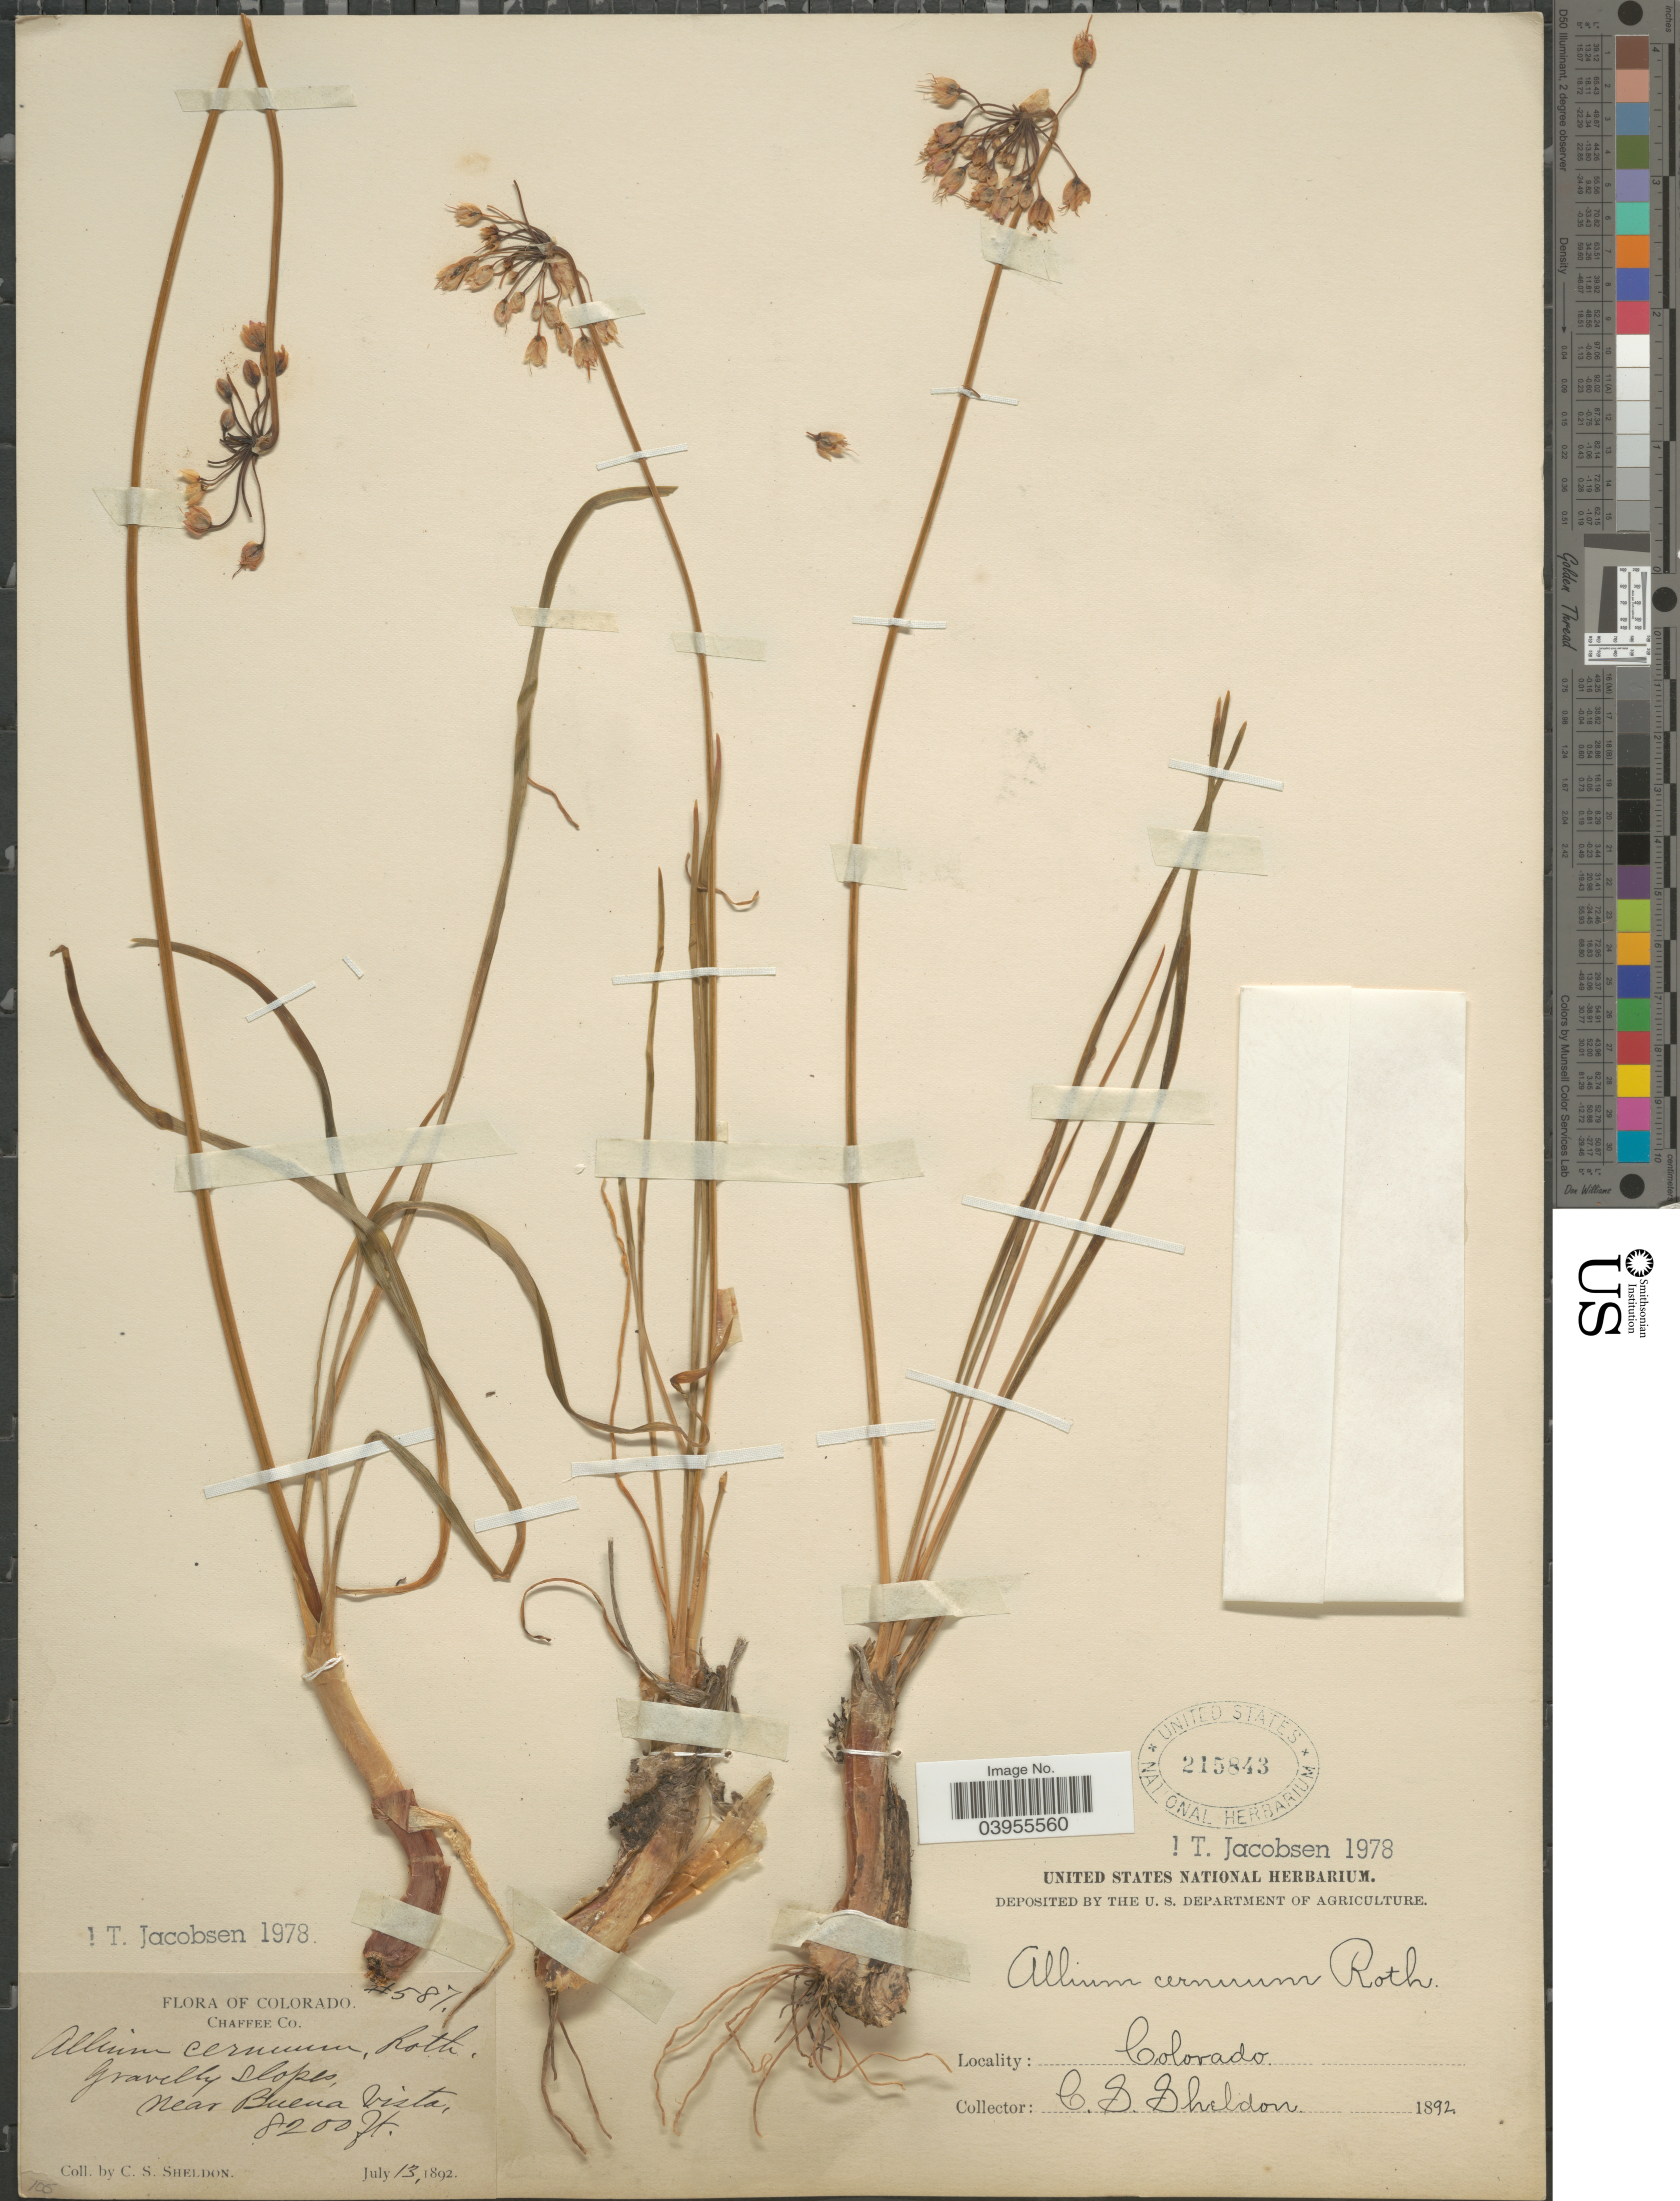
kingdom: Plantae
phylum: Tracheophyta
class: Liliopsida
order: Asparagales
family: Amaryllidaceae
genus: Allium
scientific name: Allium cernuum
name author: Roth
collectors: C. S. Sheldon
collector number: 587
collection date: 1892-07-13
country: United States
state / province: Colorado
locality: Chaffee Co. Gravelly slopes, near Buena Vista.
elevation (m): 2499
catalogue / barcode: US 215843